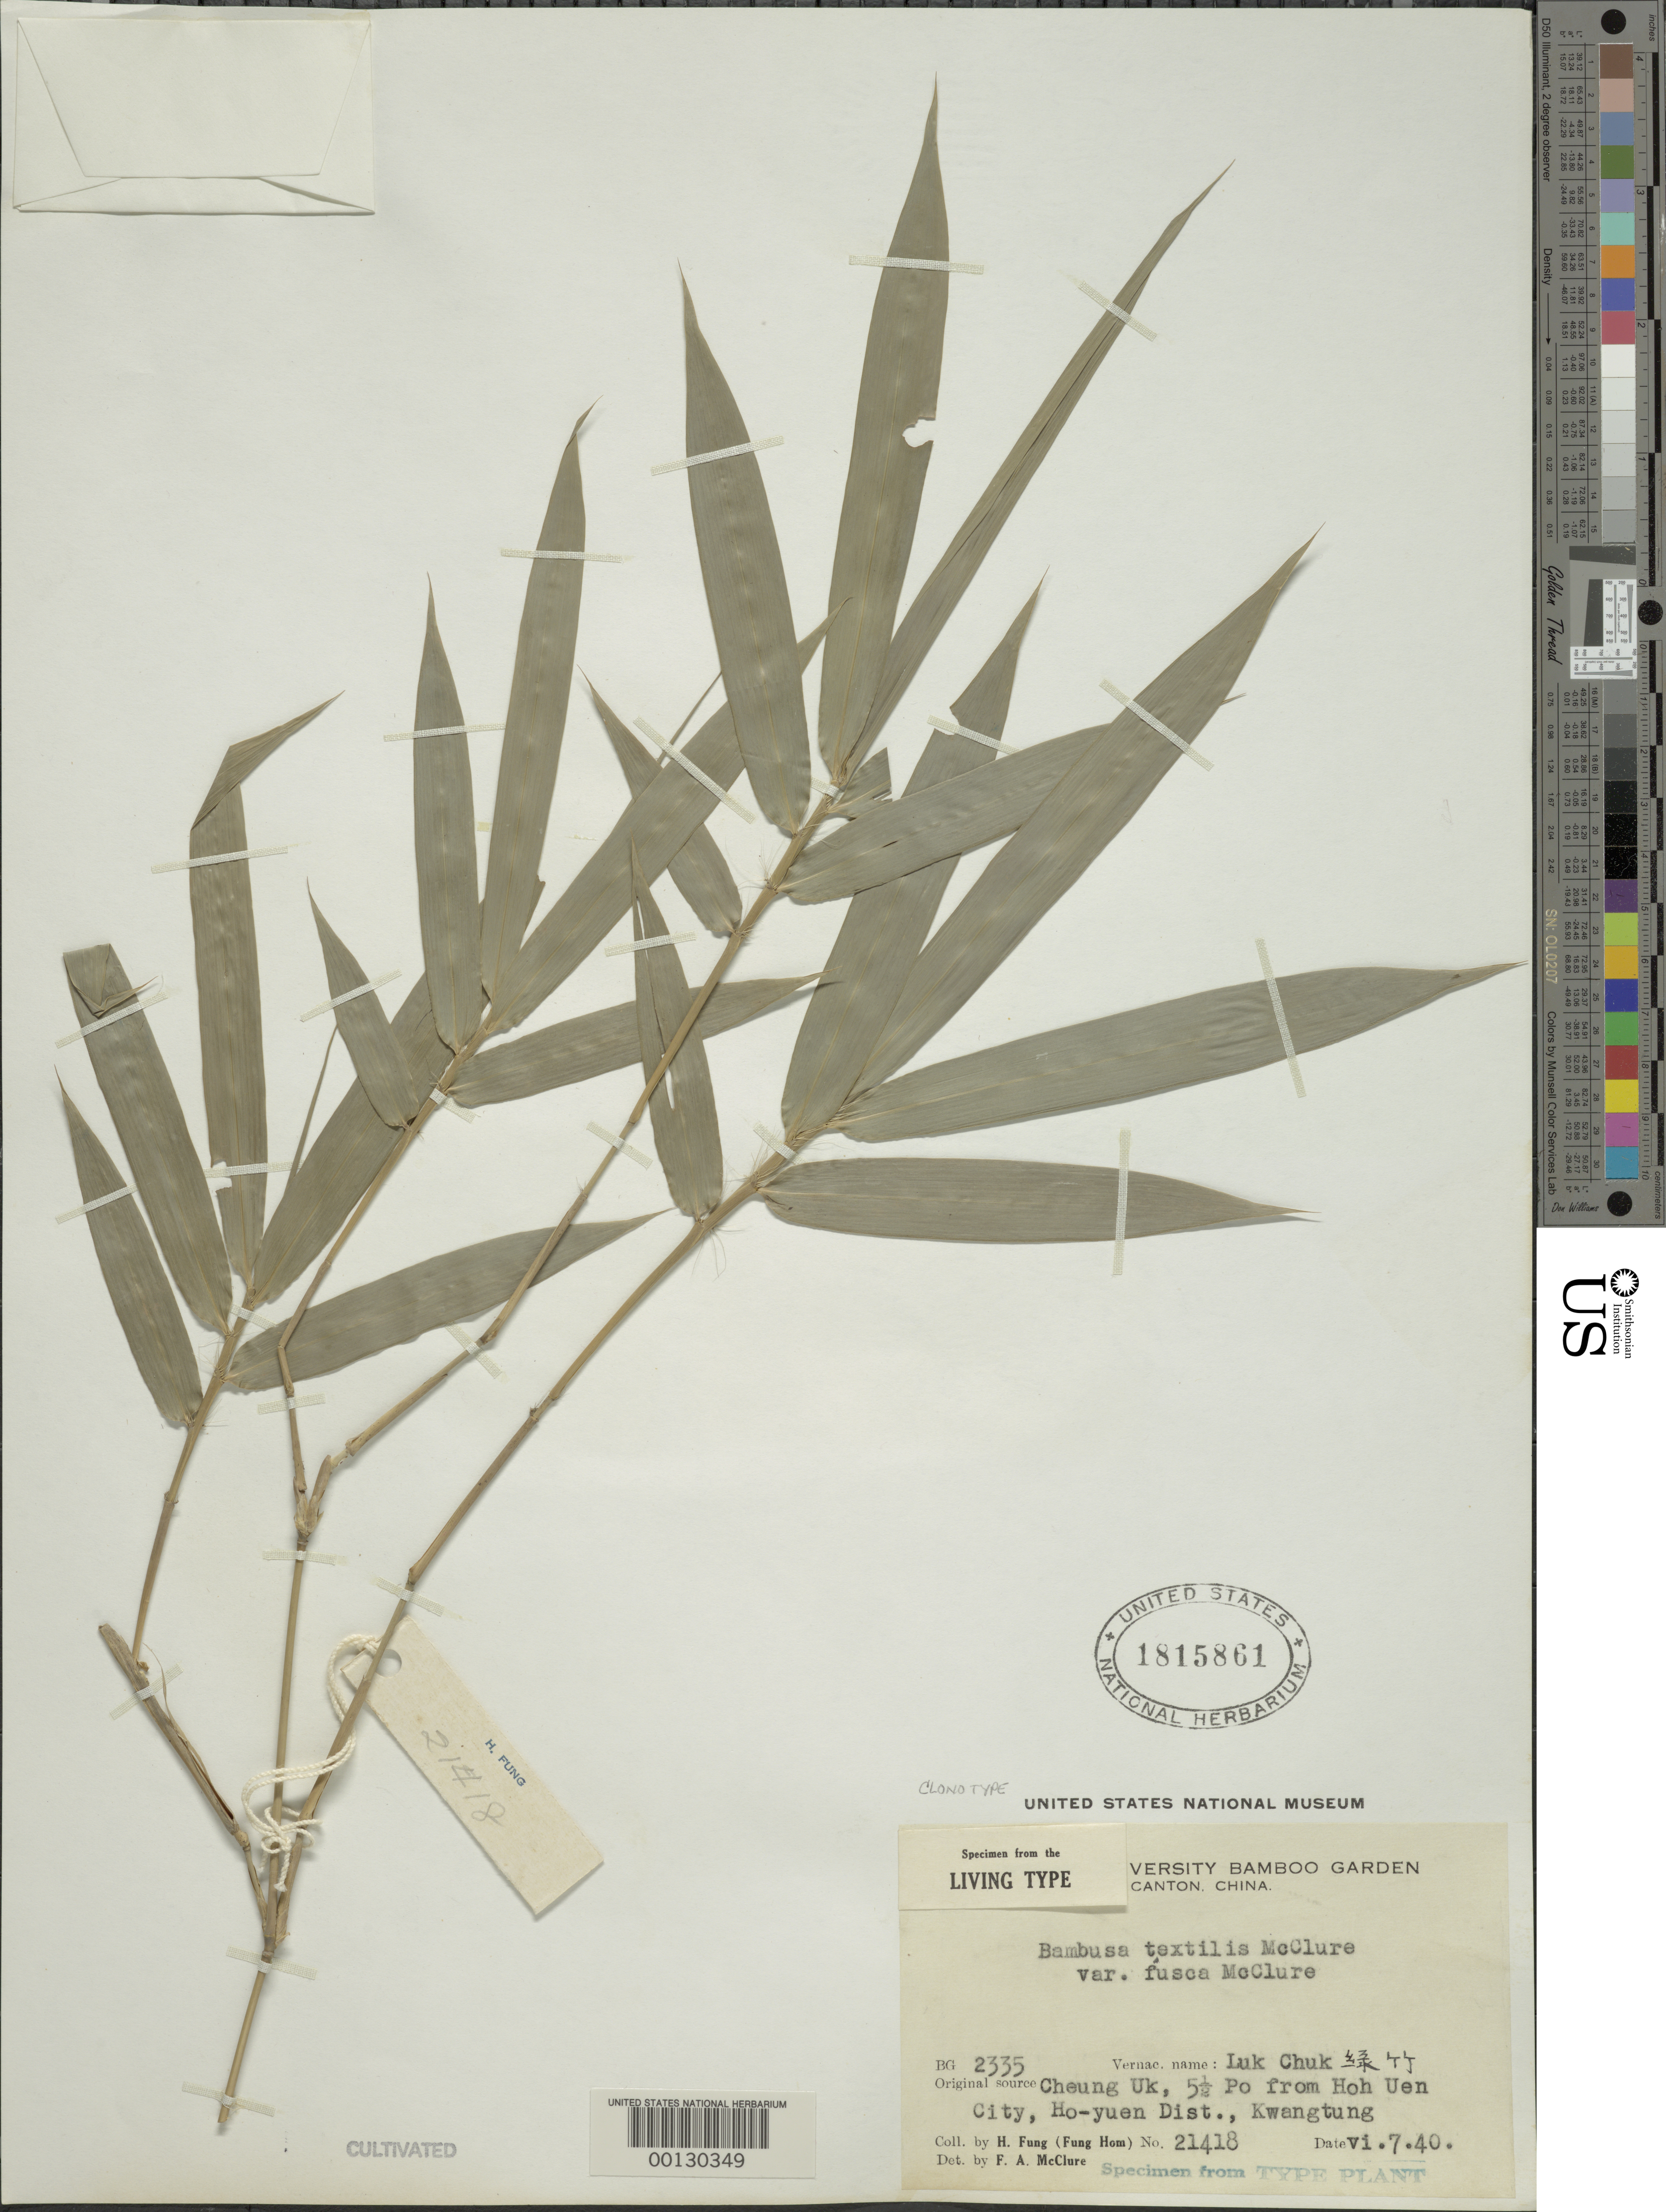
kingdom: Plantae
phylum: Tracheophyta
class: Liliopsida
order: Poales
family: Poaceae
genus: Bambusa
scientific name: Bambusa textilis var. fusca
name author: McClure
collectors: H. L. Fung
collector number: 21418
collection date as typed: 07 Jun 1940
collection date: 1940-06-07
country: China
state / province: Guangdong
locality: Cheung uk, 5.5 po from hoh uen city, ho-yuen dist.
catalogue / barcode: US 1815861